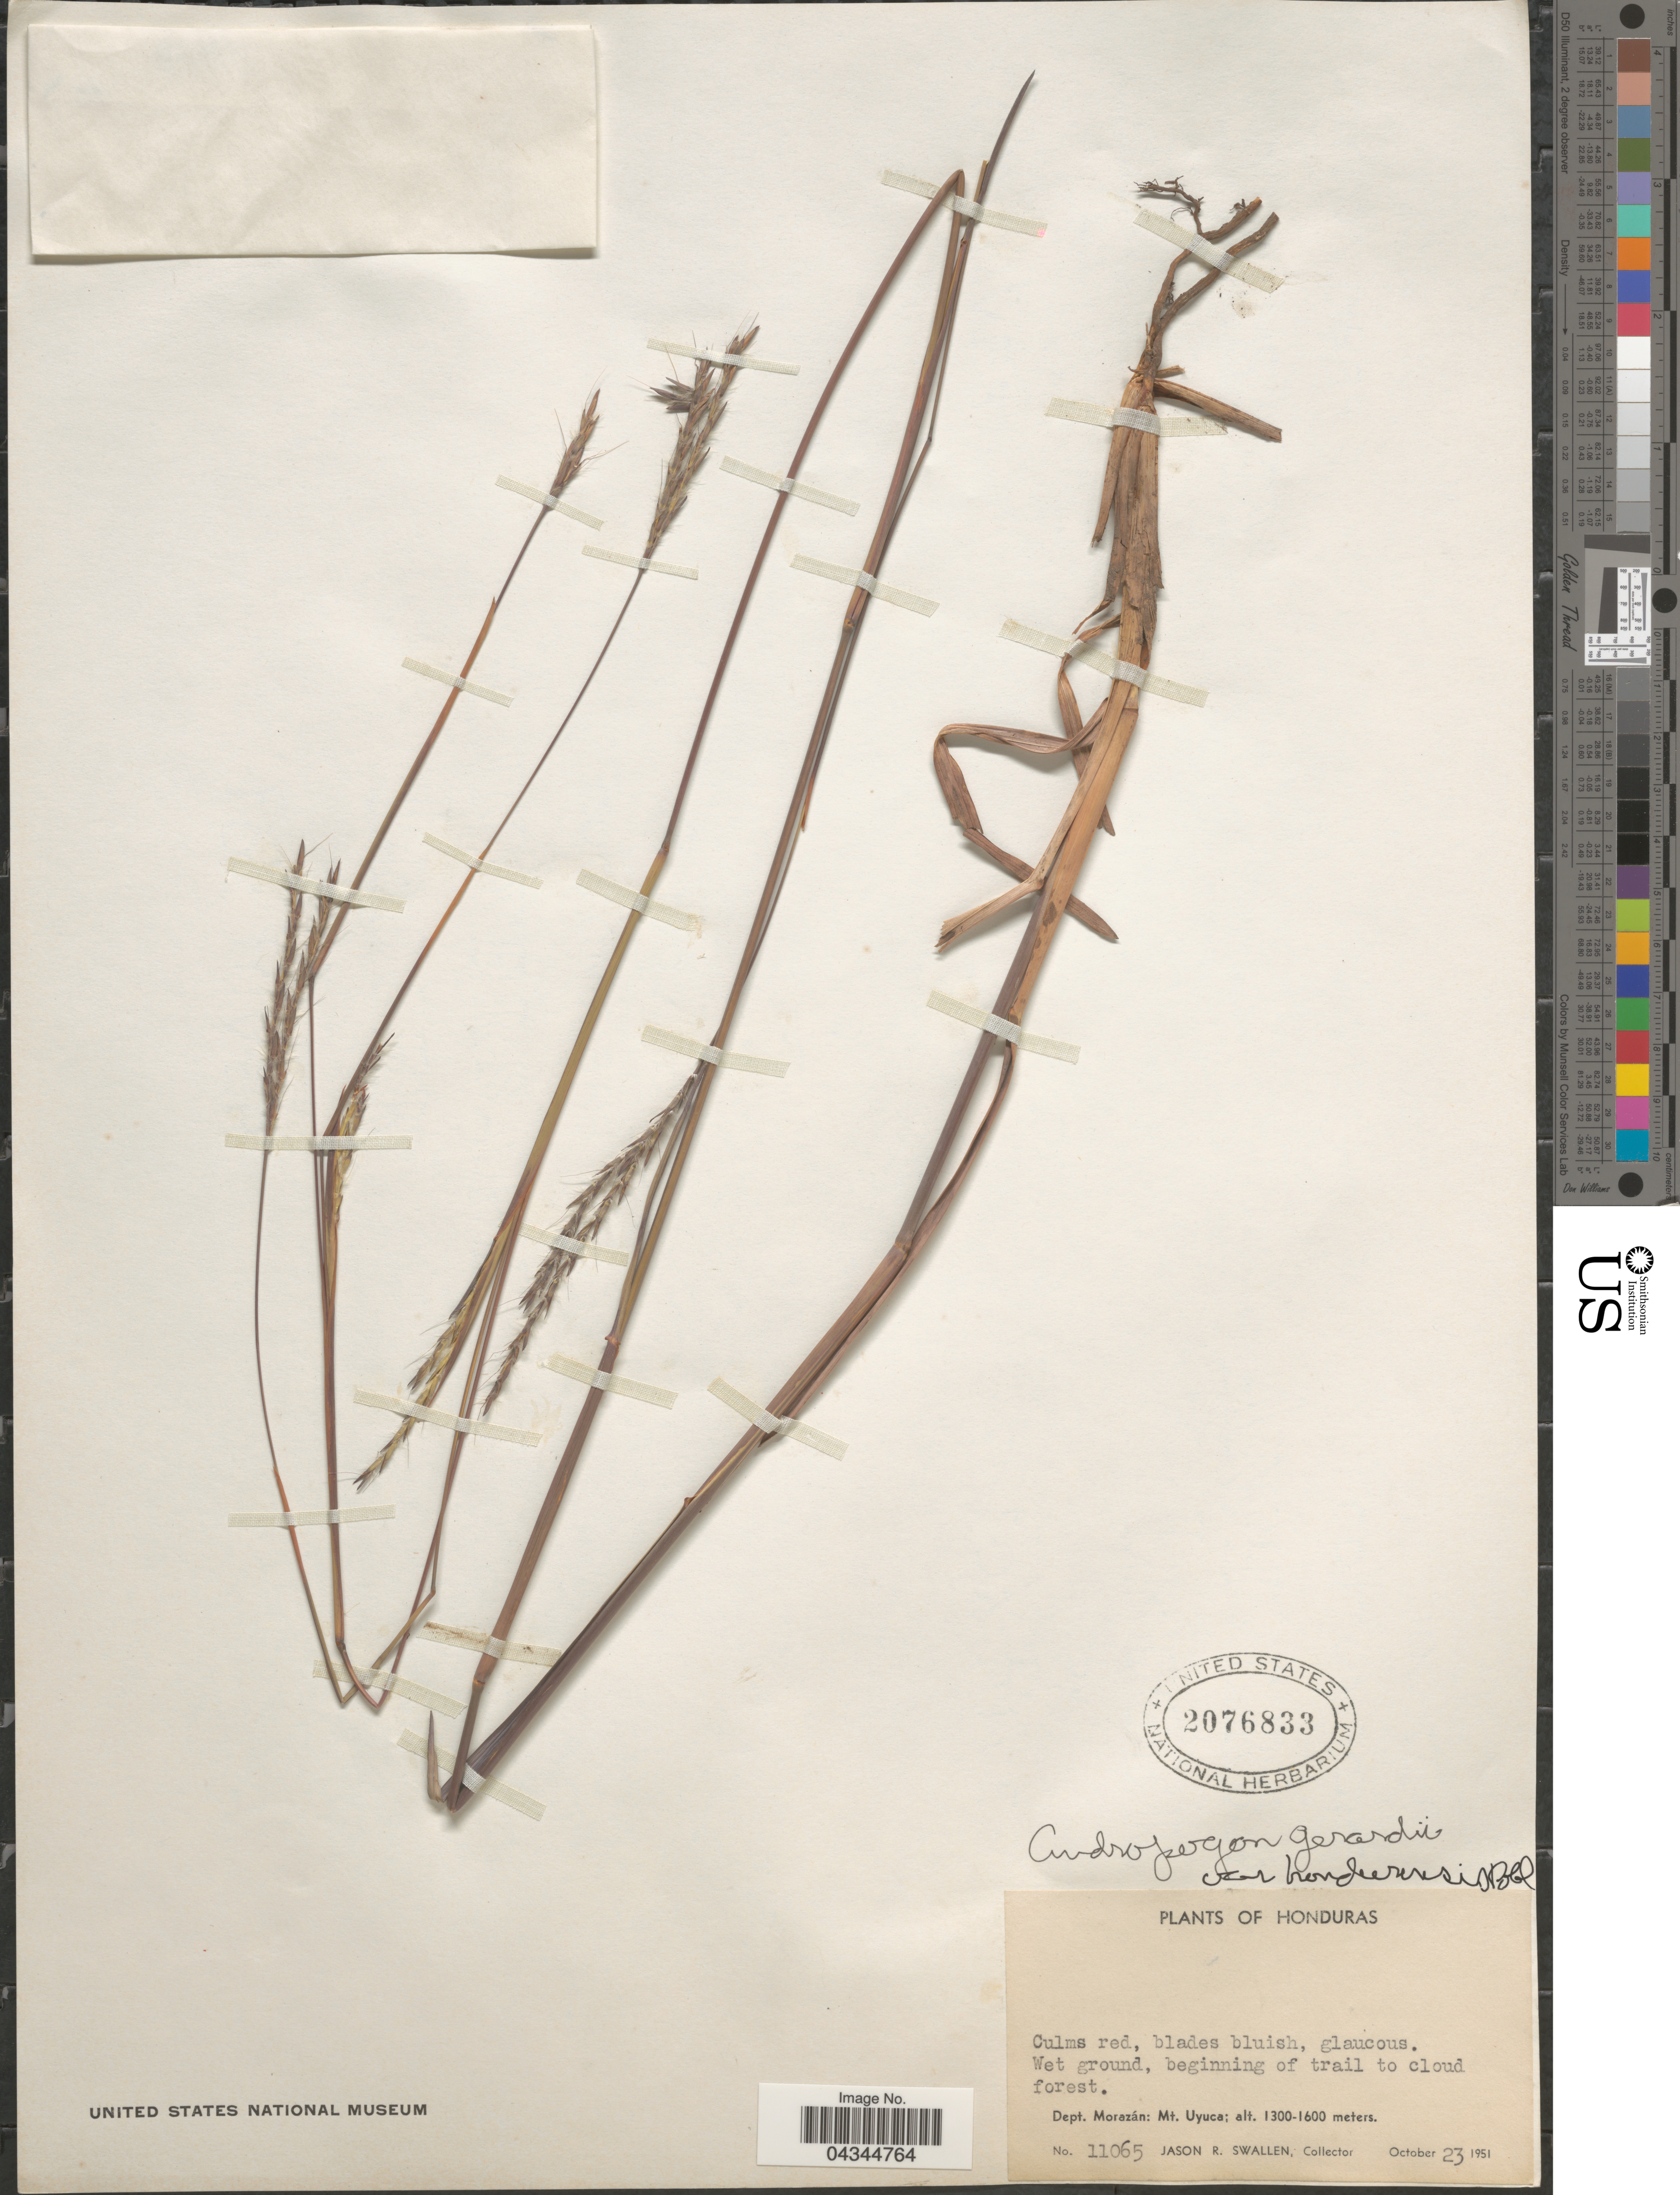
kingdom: Plantae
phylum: Tracheophyta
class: Liliopsida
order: Poales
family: Poaceae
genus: Andropogon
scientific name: Andropogon gerardii var. hondurensis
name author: R.W. Pohl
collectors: J. R. Swallen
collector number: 11065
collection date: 1951-10-23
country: Honduras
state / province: Fco. Morazán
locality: Wet ground, beginning of trail to cloud forest. Dept. Morazán: Mt. Uyuca.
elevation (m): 1300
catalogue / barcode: US 2076833